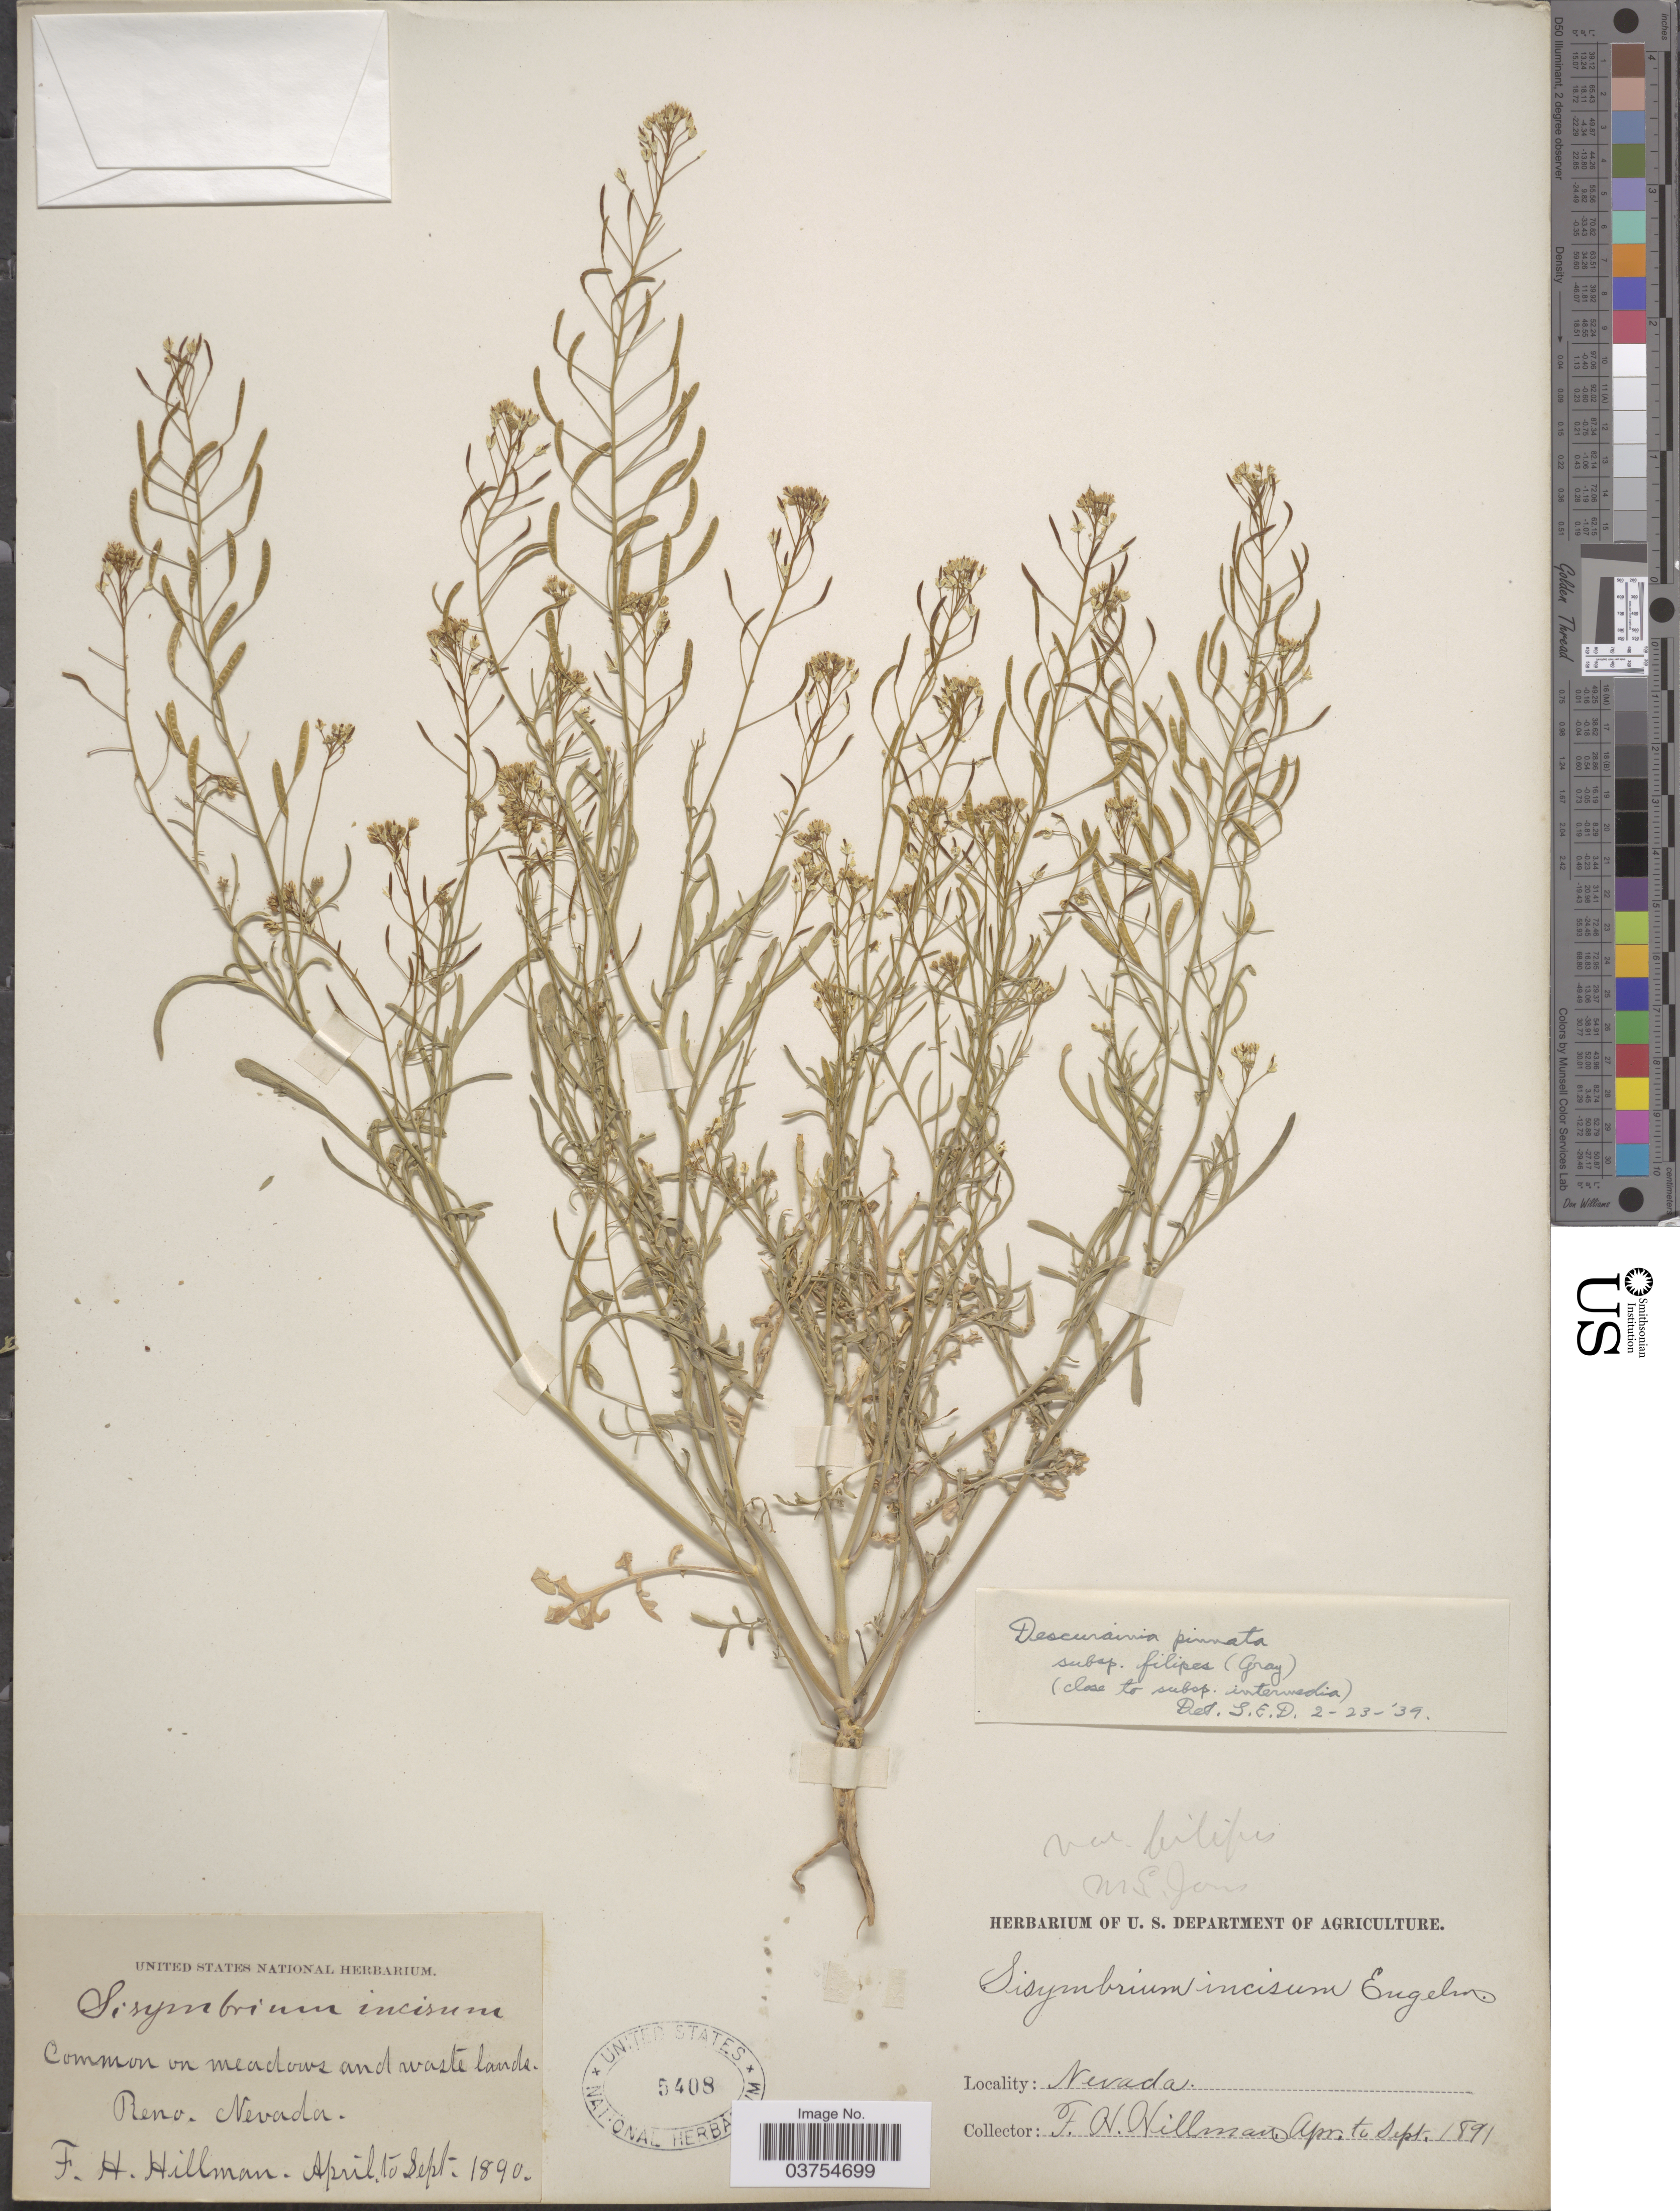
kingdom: Plantae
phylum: Tracheophyta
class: Magnoliopsida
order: Brassicales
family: Brassicaceae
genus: Descurainia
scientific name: Descurainia pinnata subsp. filipes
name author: (A. Gray) Detling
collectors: F. Hillman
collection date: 1890-04/1890-09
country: United States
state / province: Nevada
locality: Reno.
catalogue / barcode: US 5408